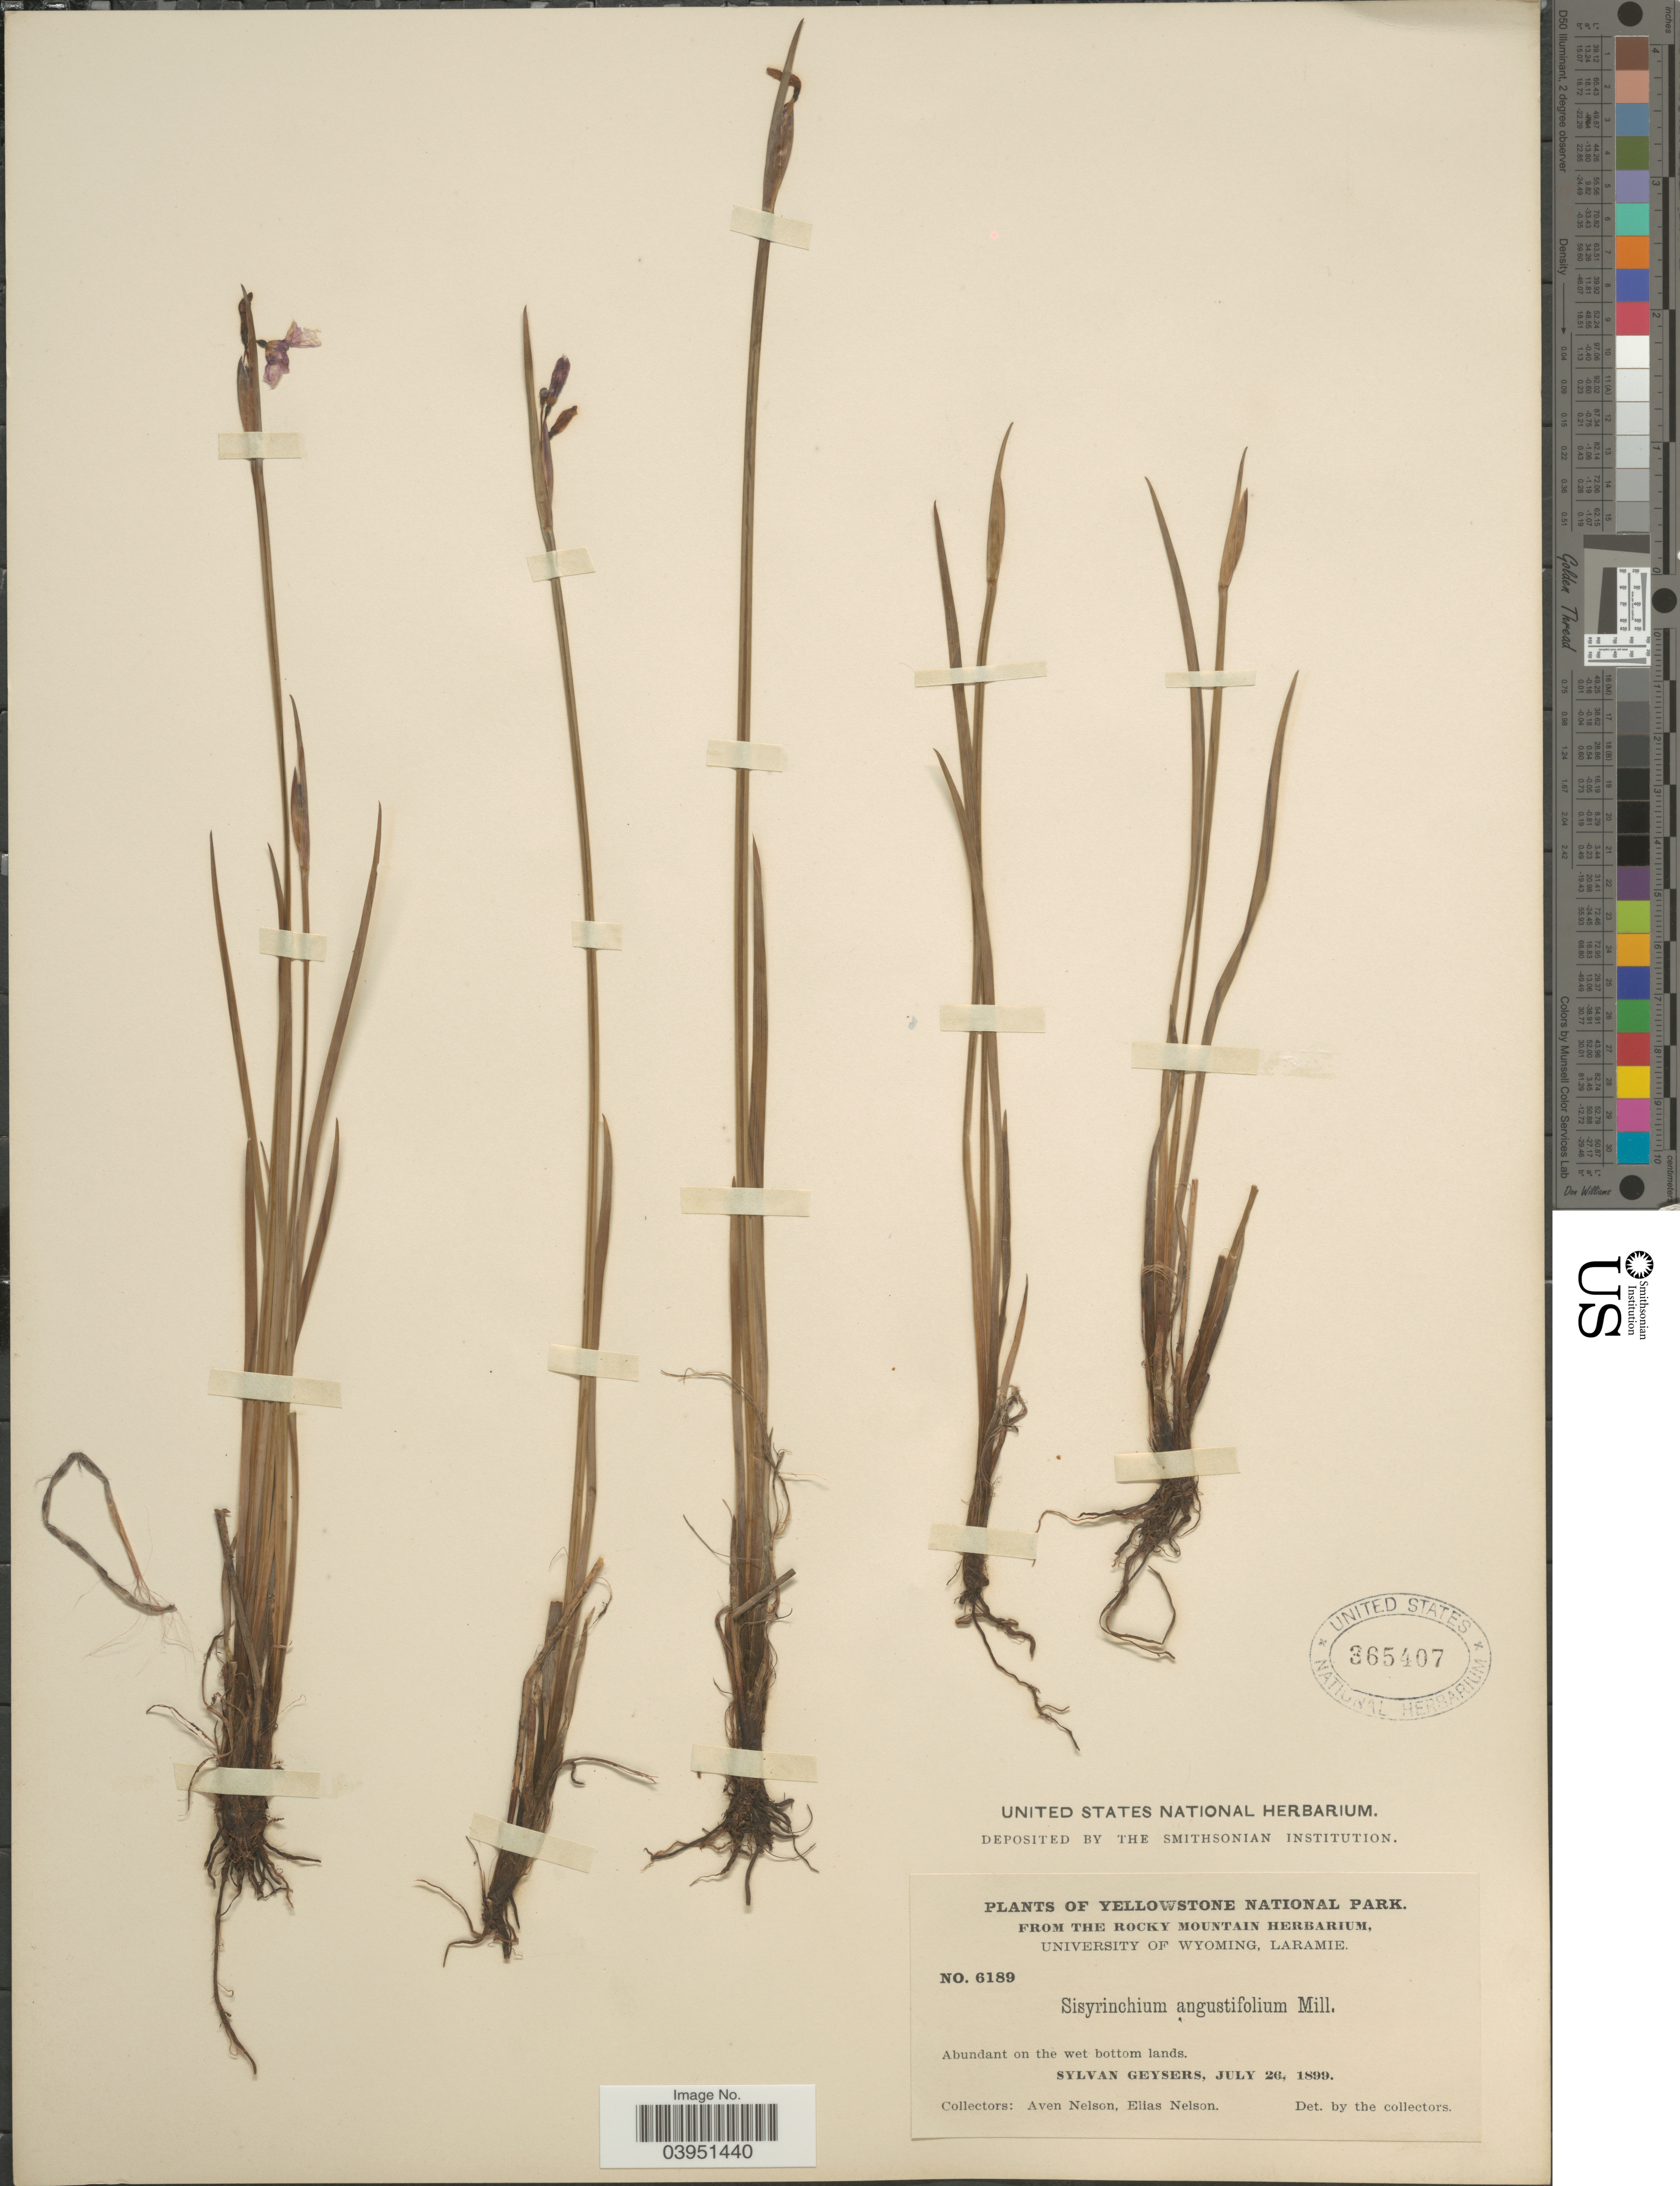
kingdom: Plantae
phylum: Tracheophyta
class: Liliopsida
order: Asparagales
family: Iridaceae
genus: Sisyrinchium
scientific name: Sisyrinchium montanum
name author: Greene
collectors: A. Nelson & E. Nelson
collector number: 6189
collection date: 1899-07-26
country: United States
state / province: Wyoming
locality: Yellowstone National Park. Sylvan Geysers.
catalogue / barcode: US 365407